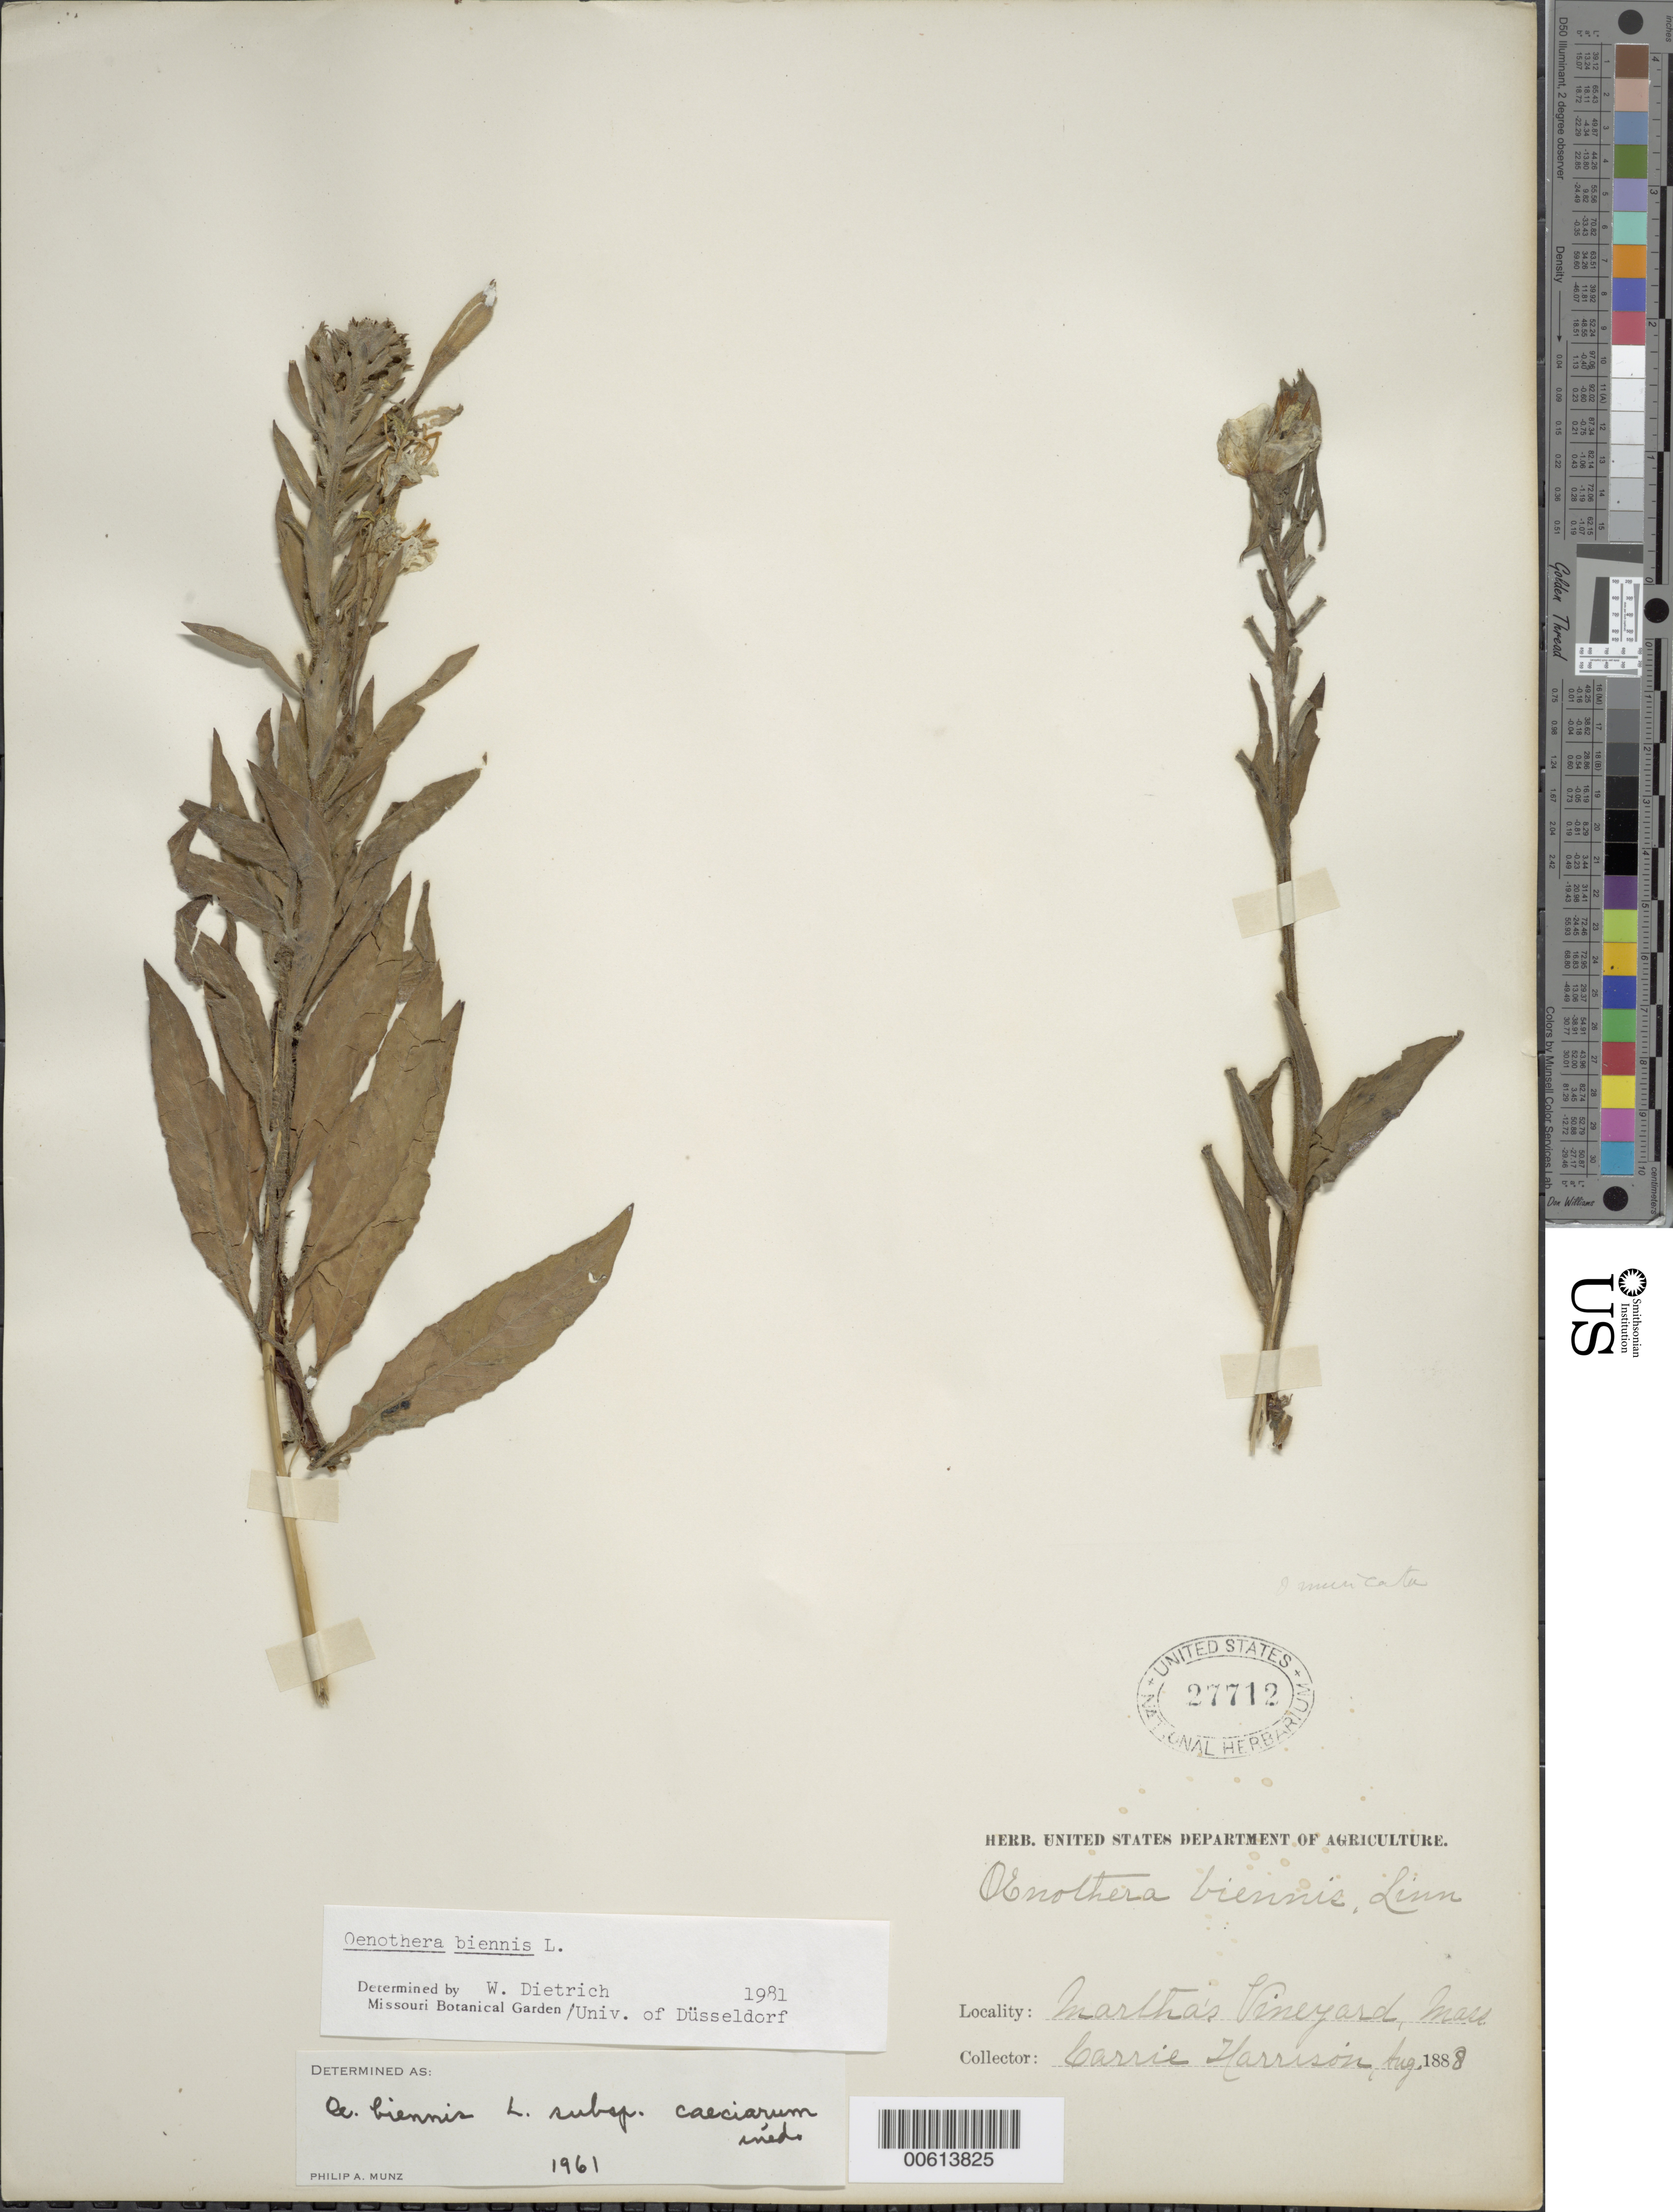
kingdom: Plantae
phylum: Tracheophyta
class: Magnoliopsida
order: Myrtales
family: Onagraceae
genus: Oenothera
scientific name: Oenothera biennis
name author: L.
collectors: C. Harrison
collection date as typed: Aug 1888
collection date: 1888-08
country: United States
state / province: Massachusetts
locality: Martha's Vineyard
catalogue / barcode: US 27712